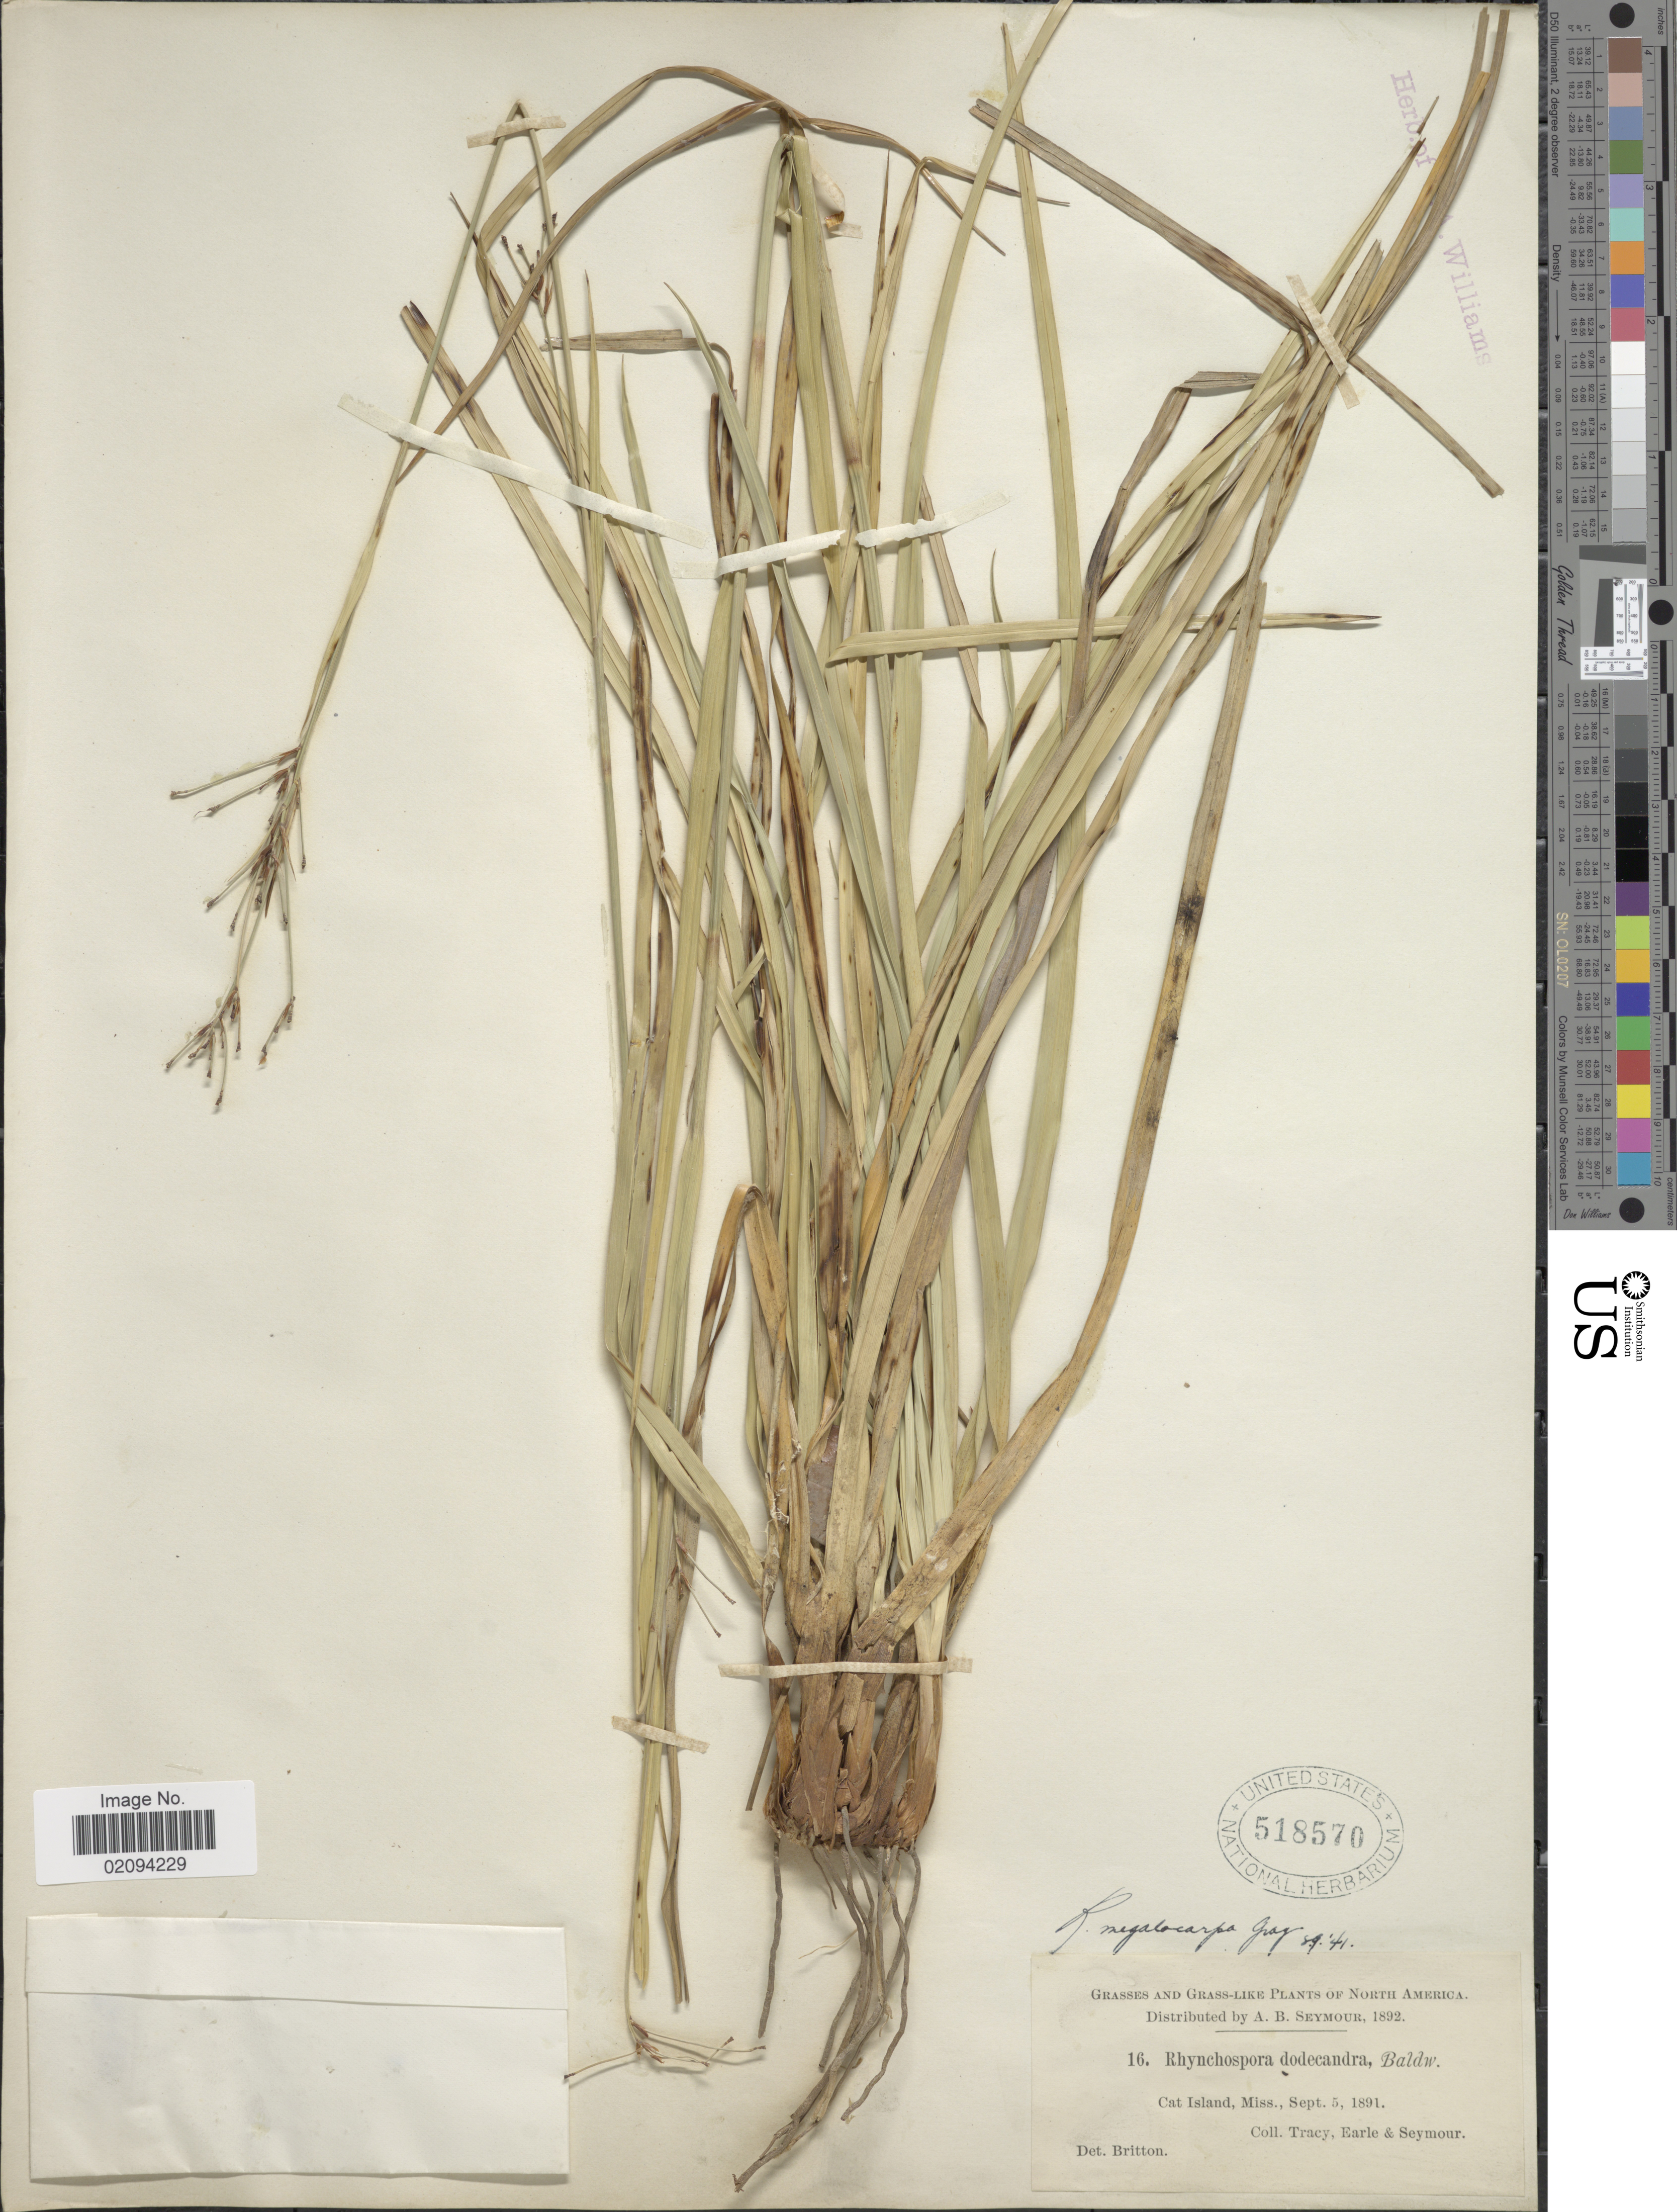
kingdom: Plantae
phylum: Tracheophyta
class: Liliopsida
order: Poales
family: Cyperaceae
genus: Rhynchospora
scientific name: Rhynchospora megalocarpa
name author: A. Gray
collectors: -. Tracy, -. Earle & -. Seymour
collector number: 16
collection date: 1891-09-05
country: United States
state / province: Mississippi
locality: Cat Island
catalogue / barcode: US 518570